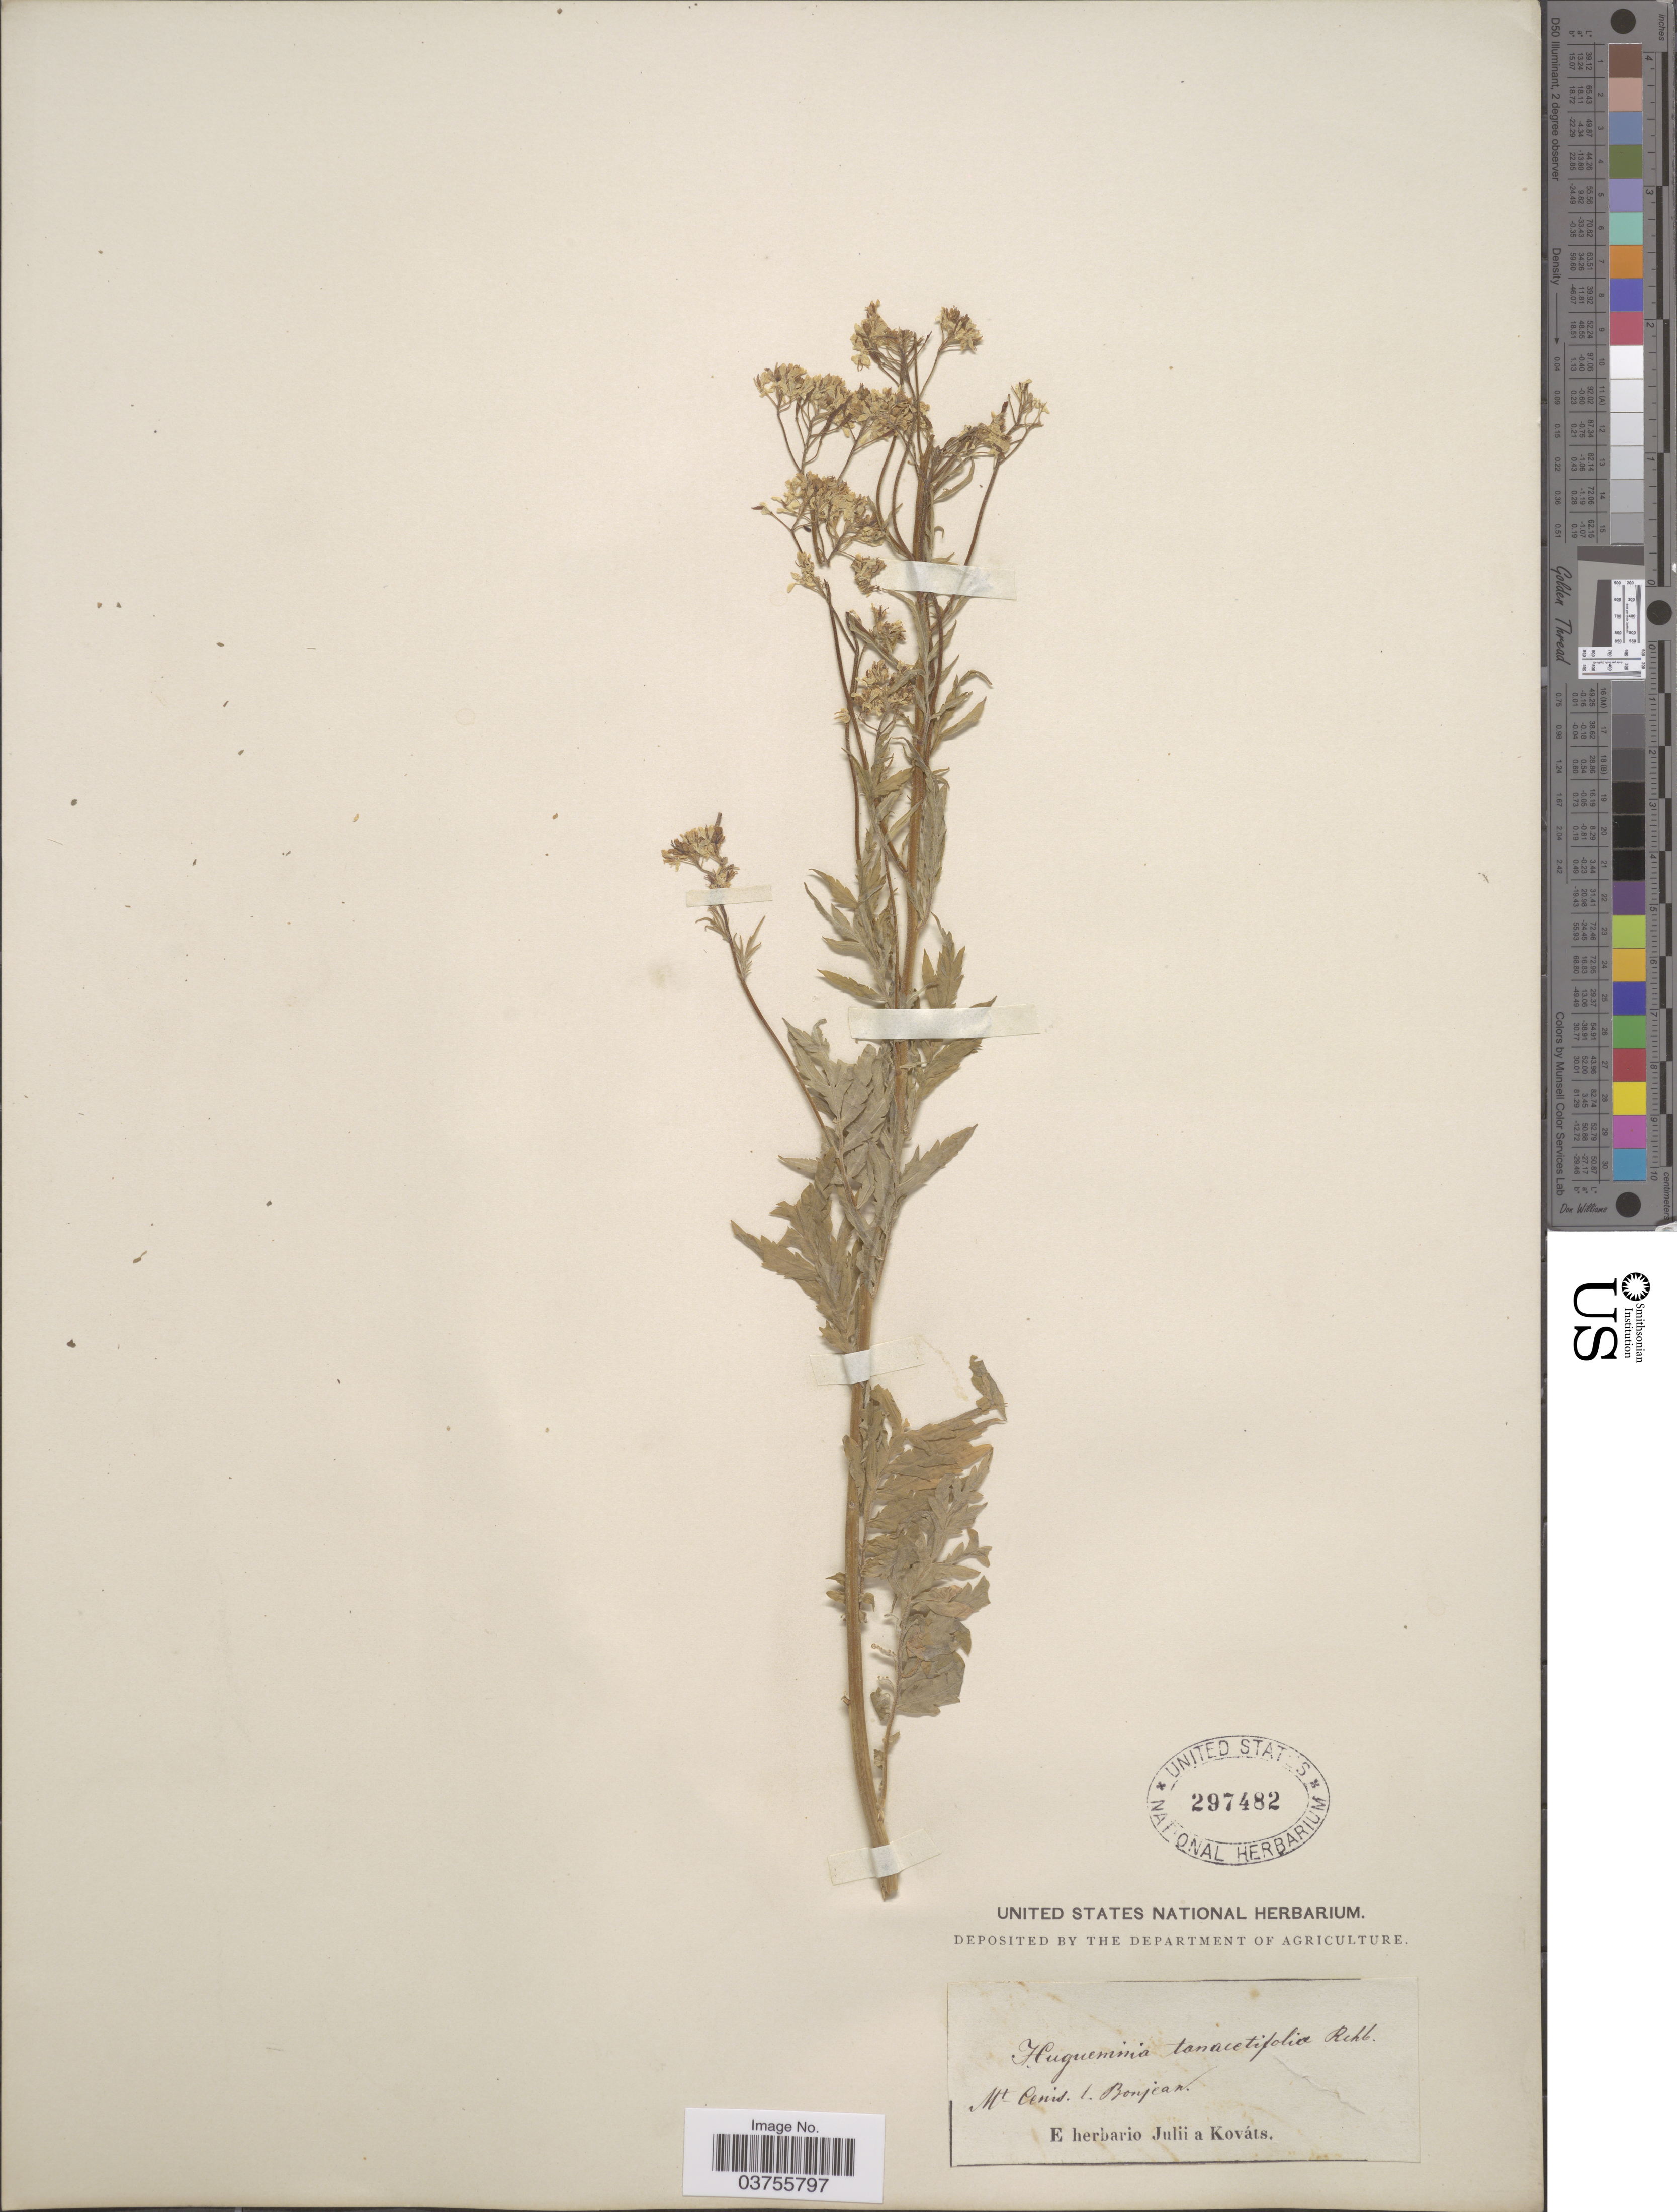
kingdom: Plantae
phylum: Tracheophyta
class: Magnoliopsida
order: Brassicales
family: Brassicaceae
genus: Sophia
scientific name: Sophia tanacetifolium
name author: L.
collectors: Bonjean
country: France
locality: Mt Cenis.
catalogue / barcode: US 297482